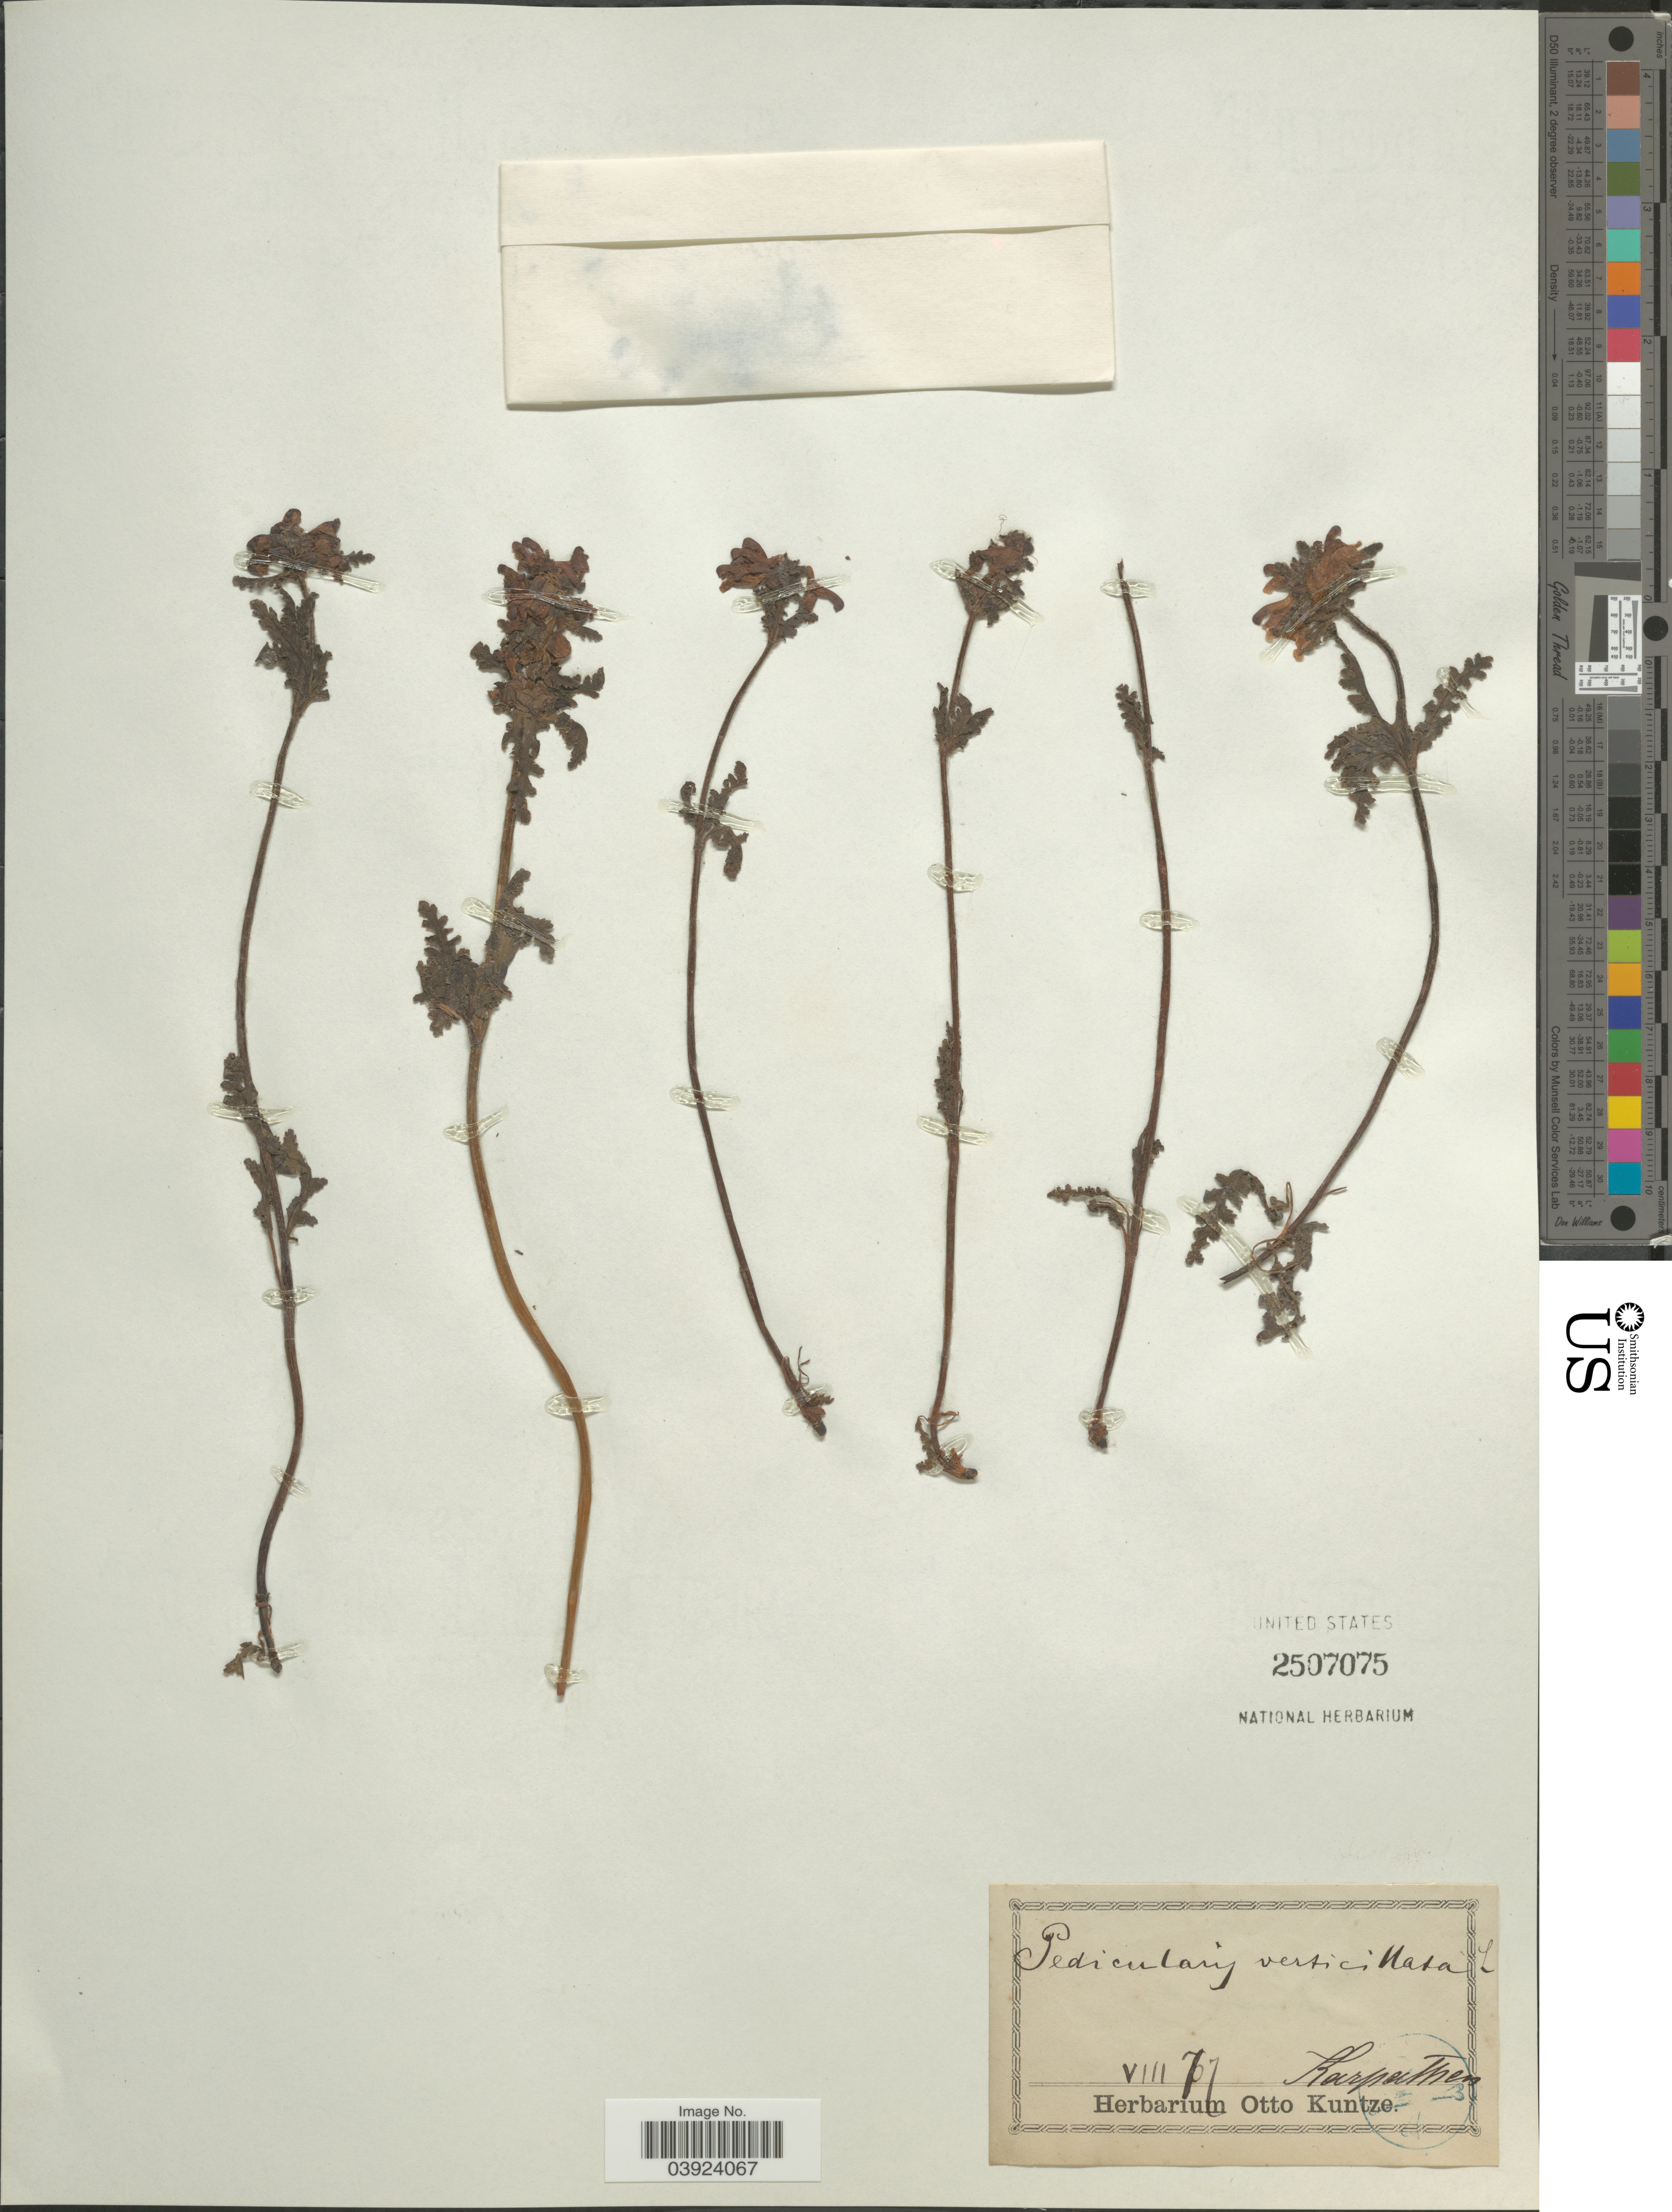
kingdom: Plantae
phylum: Tracheophyta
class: Magnoliopsida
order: Lamiales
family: Orobanchaceae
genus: Pedicularis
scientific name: Pedicularis verticillata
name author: L.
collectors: Karpathen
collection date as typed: Transcribed d/m/y: /8/77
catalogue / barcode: US 2507075